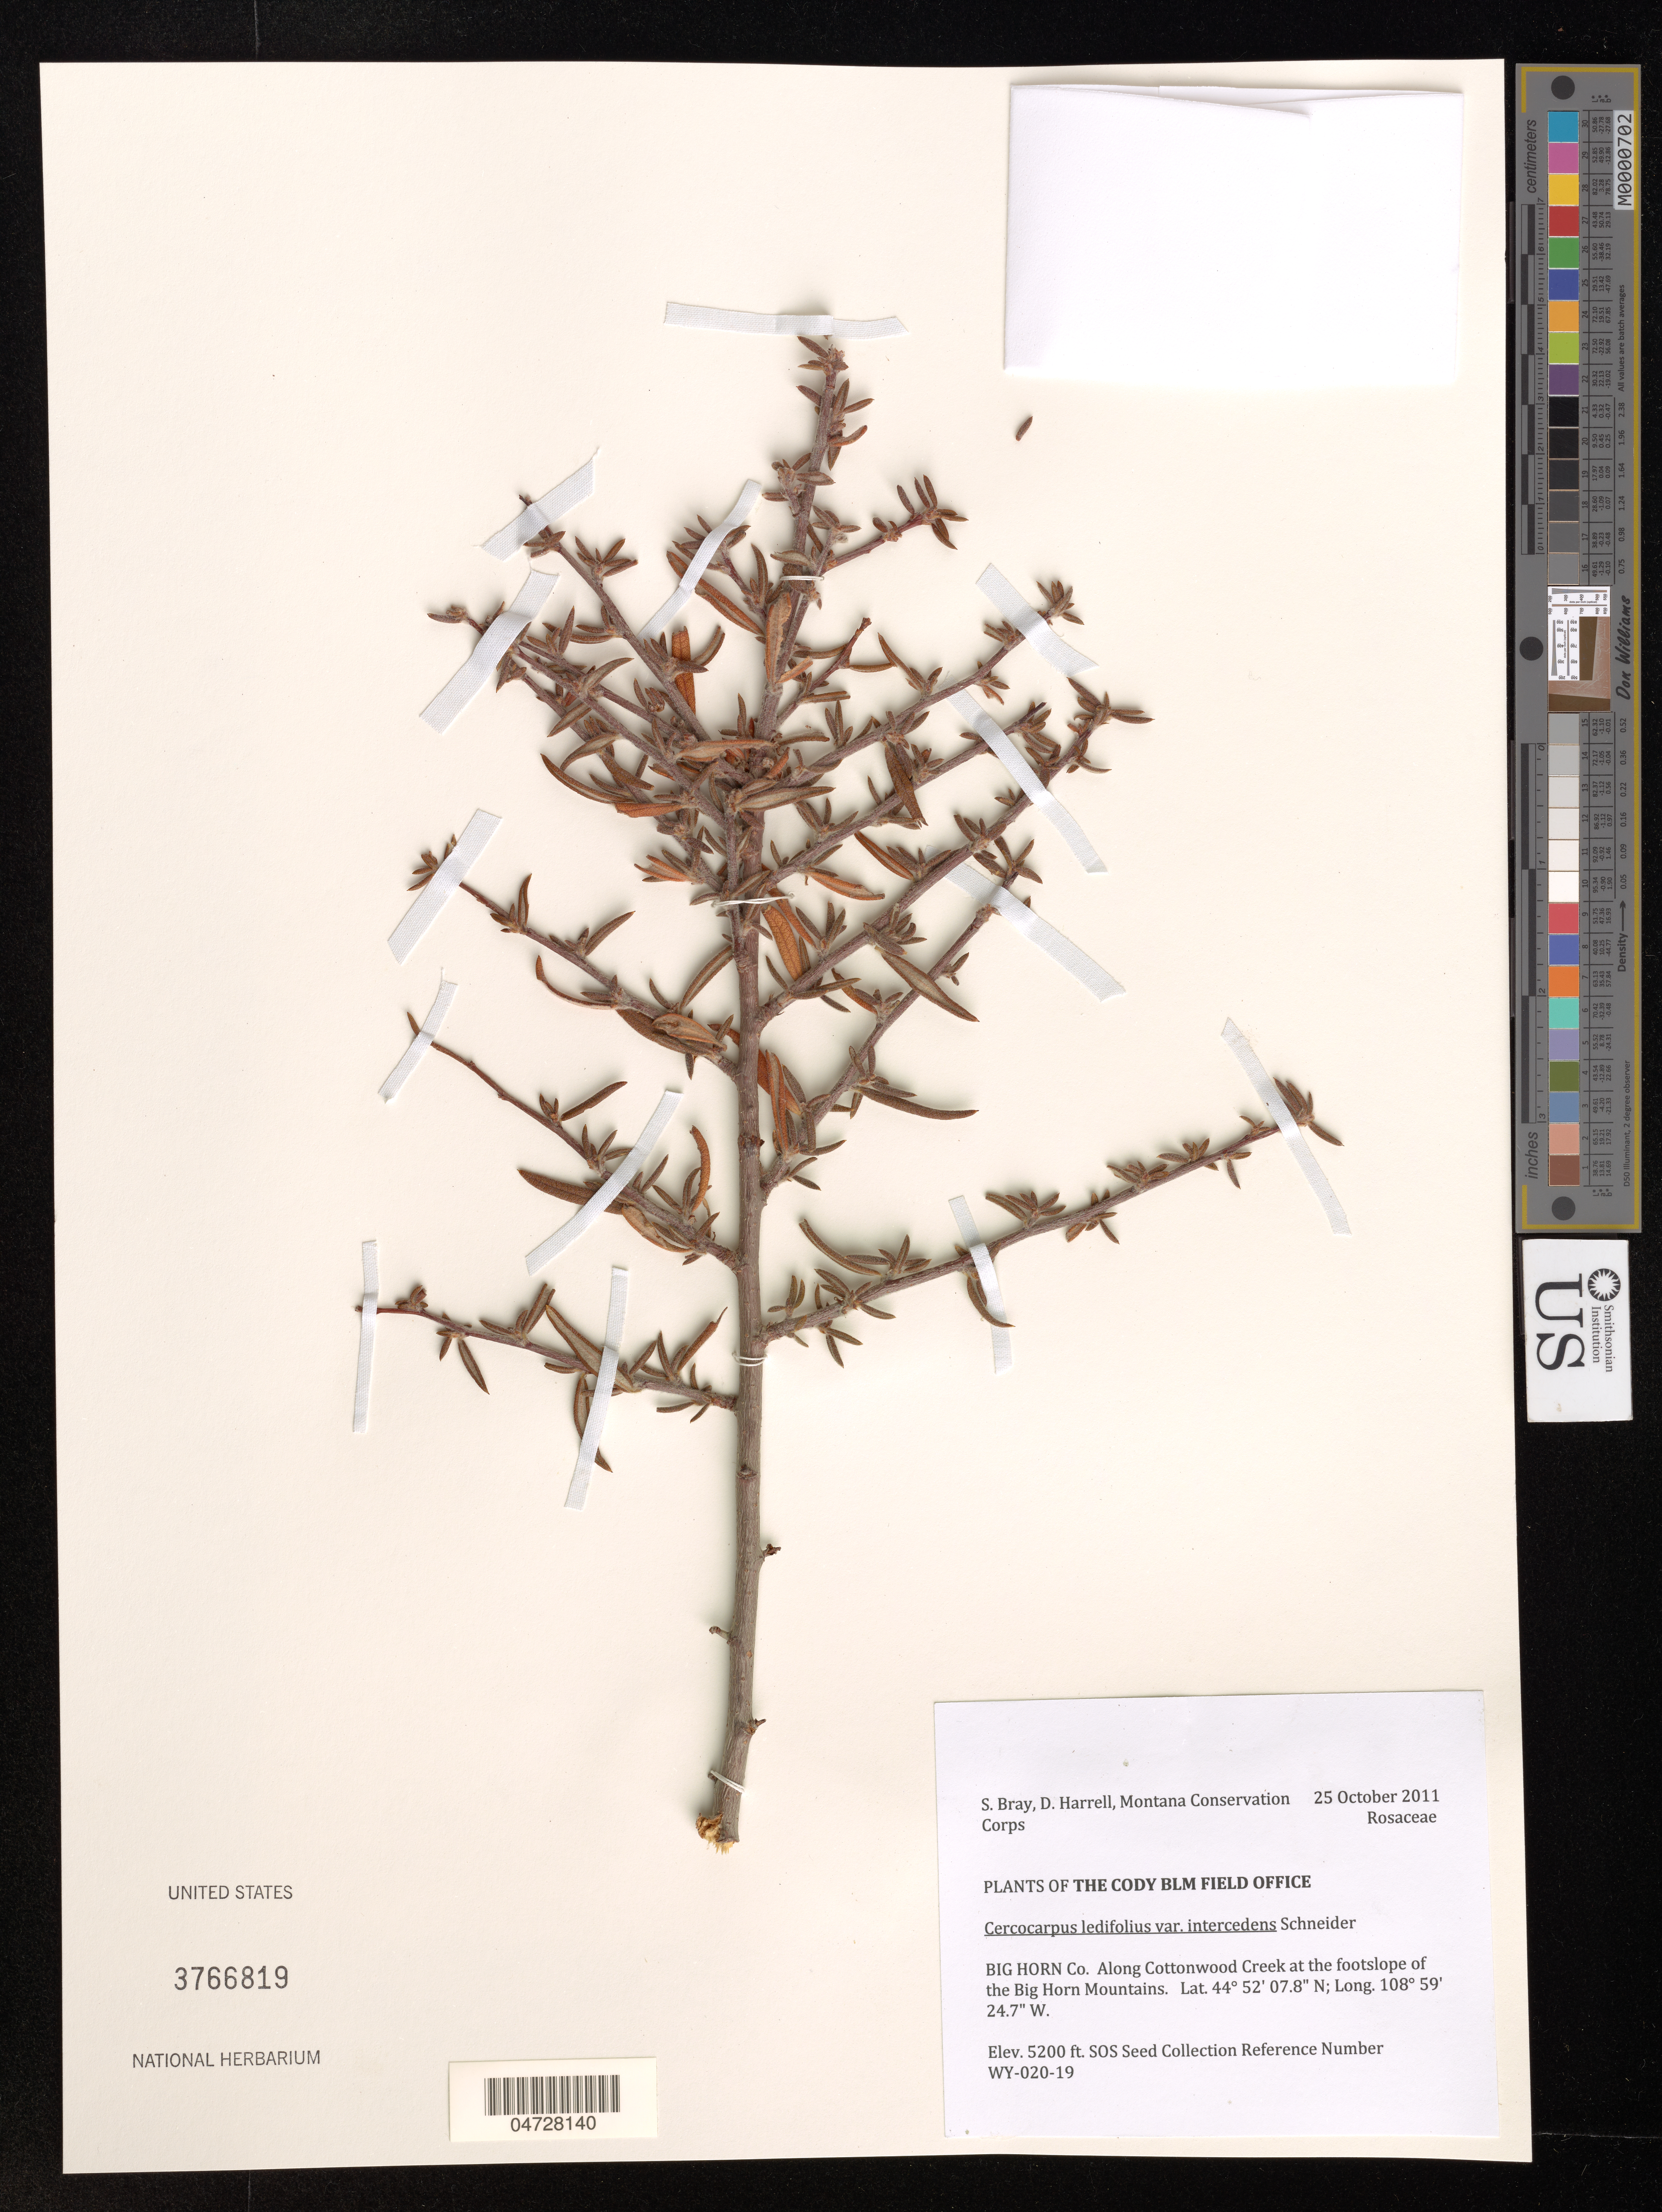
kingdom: Plantae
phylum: Tracheophyta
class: Magnoliopsida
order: Rosales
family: Rosaceae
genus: Cercocarpus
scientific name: Cercocarpus ledifolius var. intercedens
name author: C.K. Schneid.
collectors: S. Bray, D. Harrell & Montana Conservation Corps.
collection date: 2011-10-25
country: United States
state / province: Wyoming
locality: Big Horn Co. Along Cottonwood Creek at the footslope of the Big Horn Mountains.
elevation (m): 1585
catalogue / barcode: US 3766819